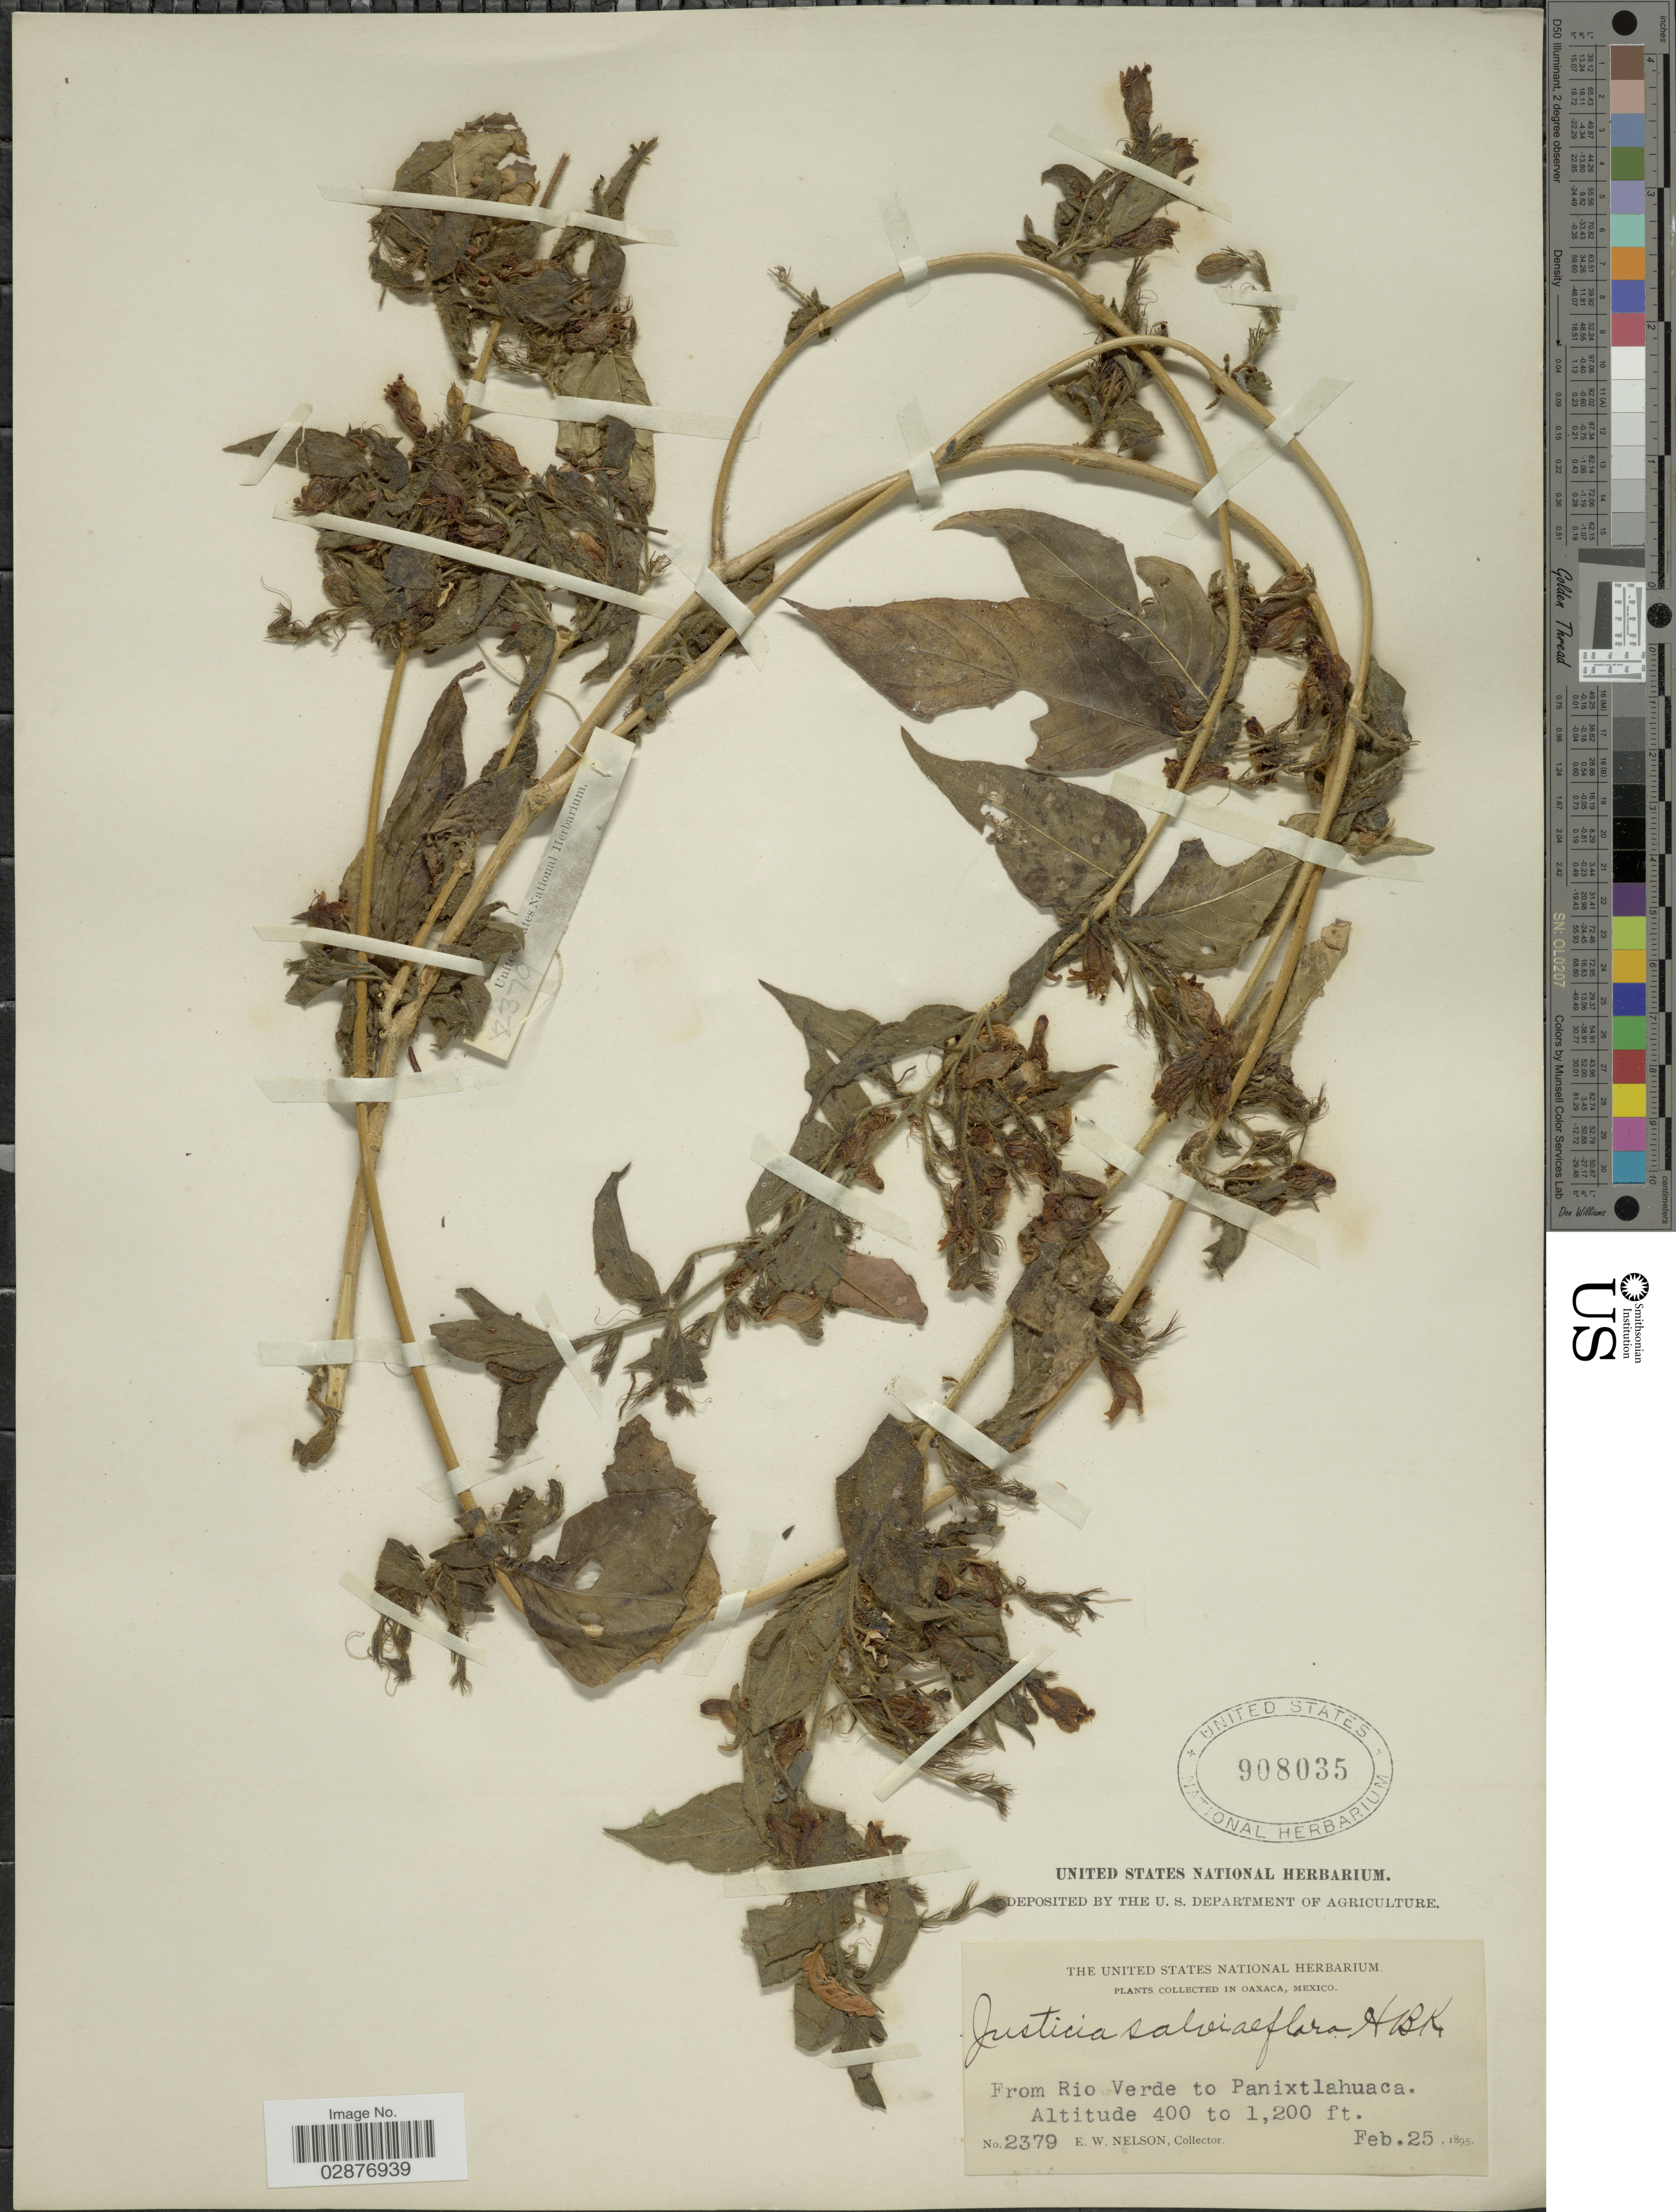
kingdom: Plantae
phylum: Tracheophyta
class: Magnoliopsida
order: Lamiales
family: Acanthaceae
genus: Justicia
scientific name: Justicia salviiflora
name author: Kunth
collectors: E. W. Nelson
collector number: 2379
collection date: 1895-02-25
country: Mexico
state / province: Oaxaca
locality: From Rio Verde to Panixtlahuaca.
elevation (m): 122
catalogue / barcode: US 908035